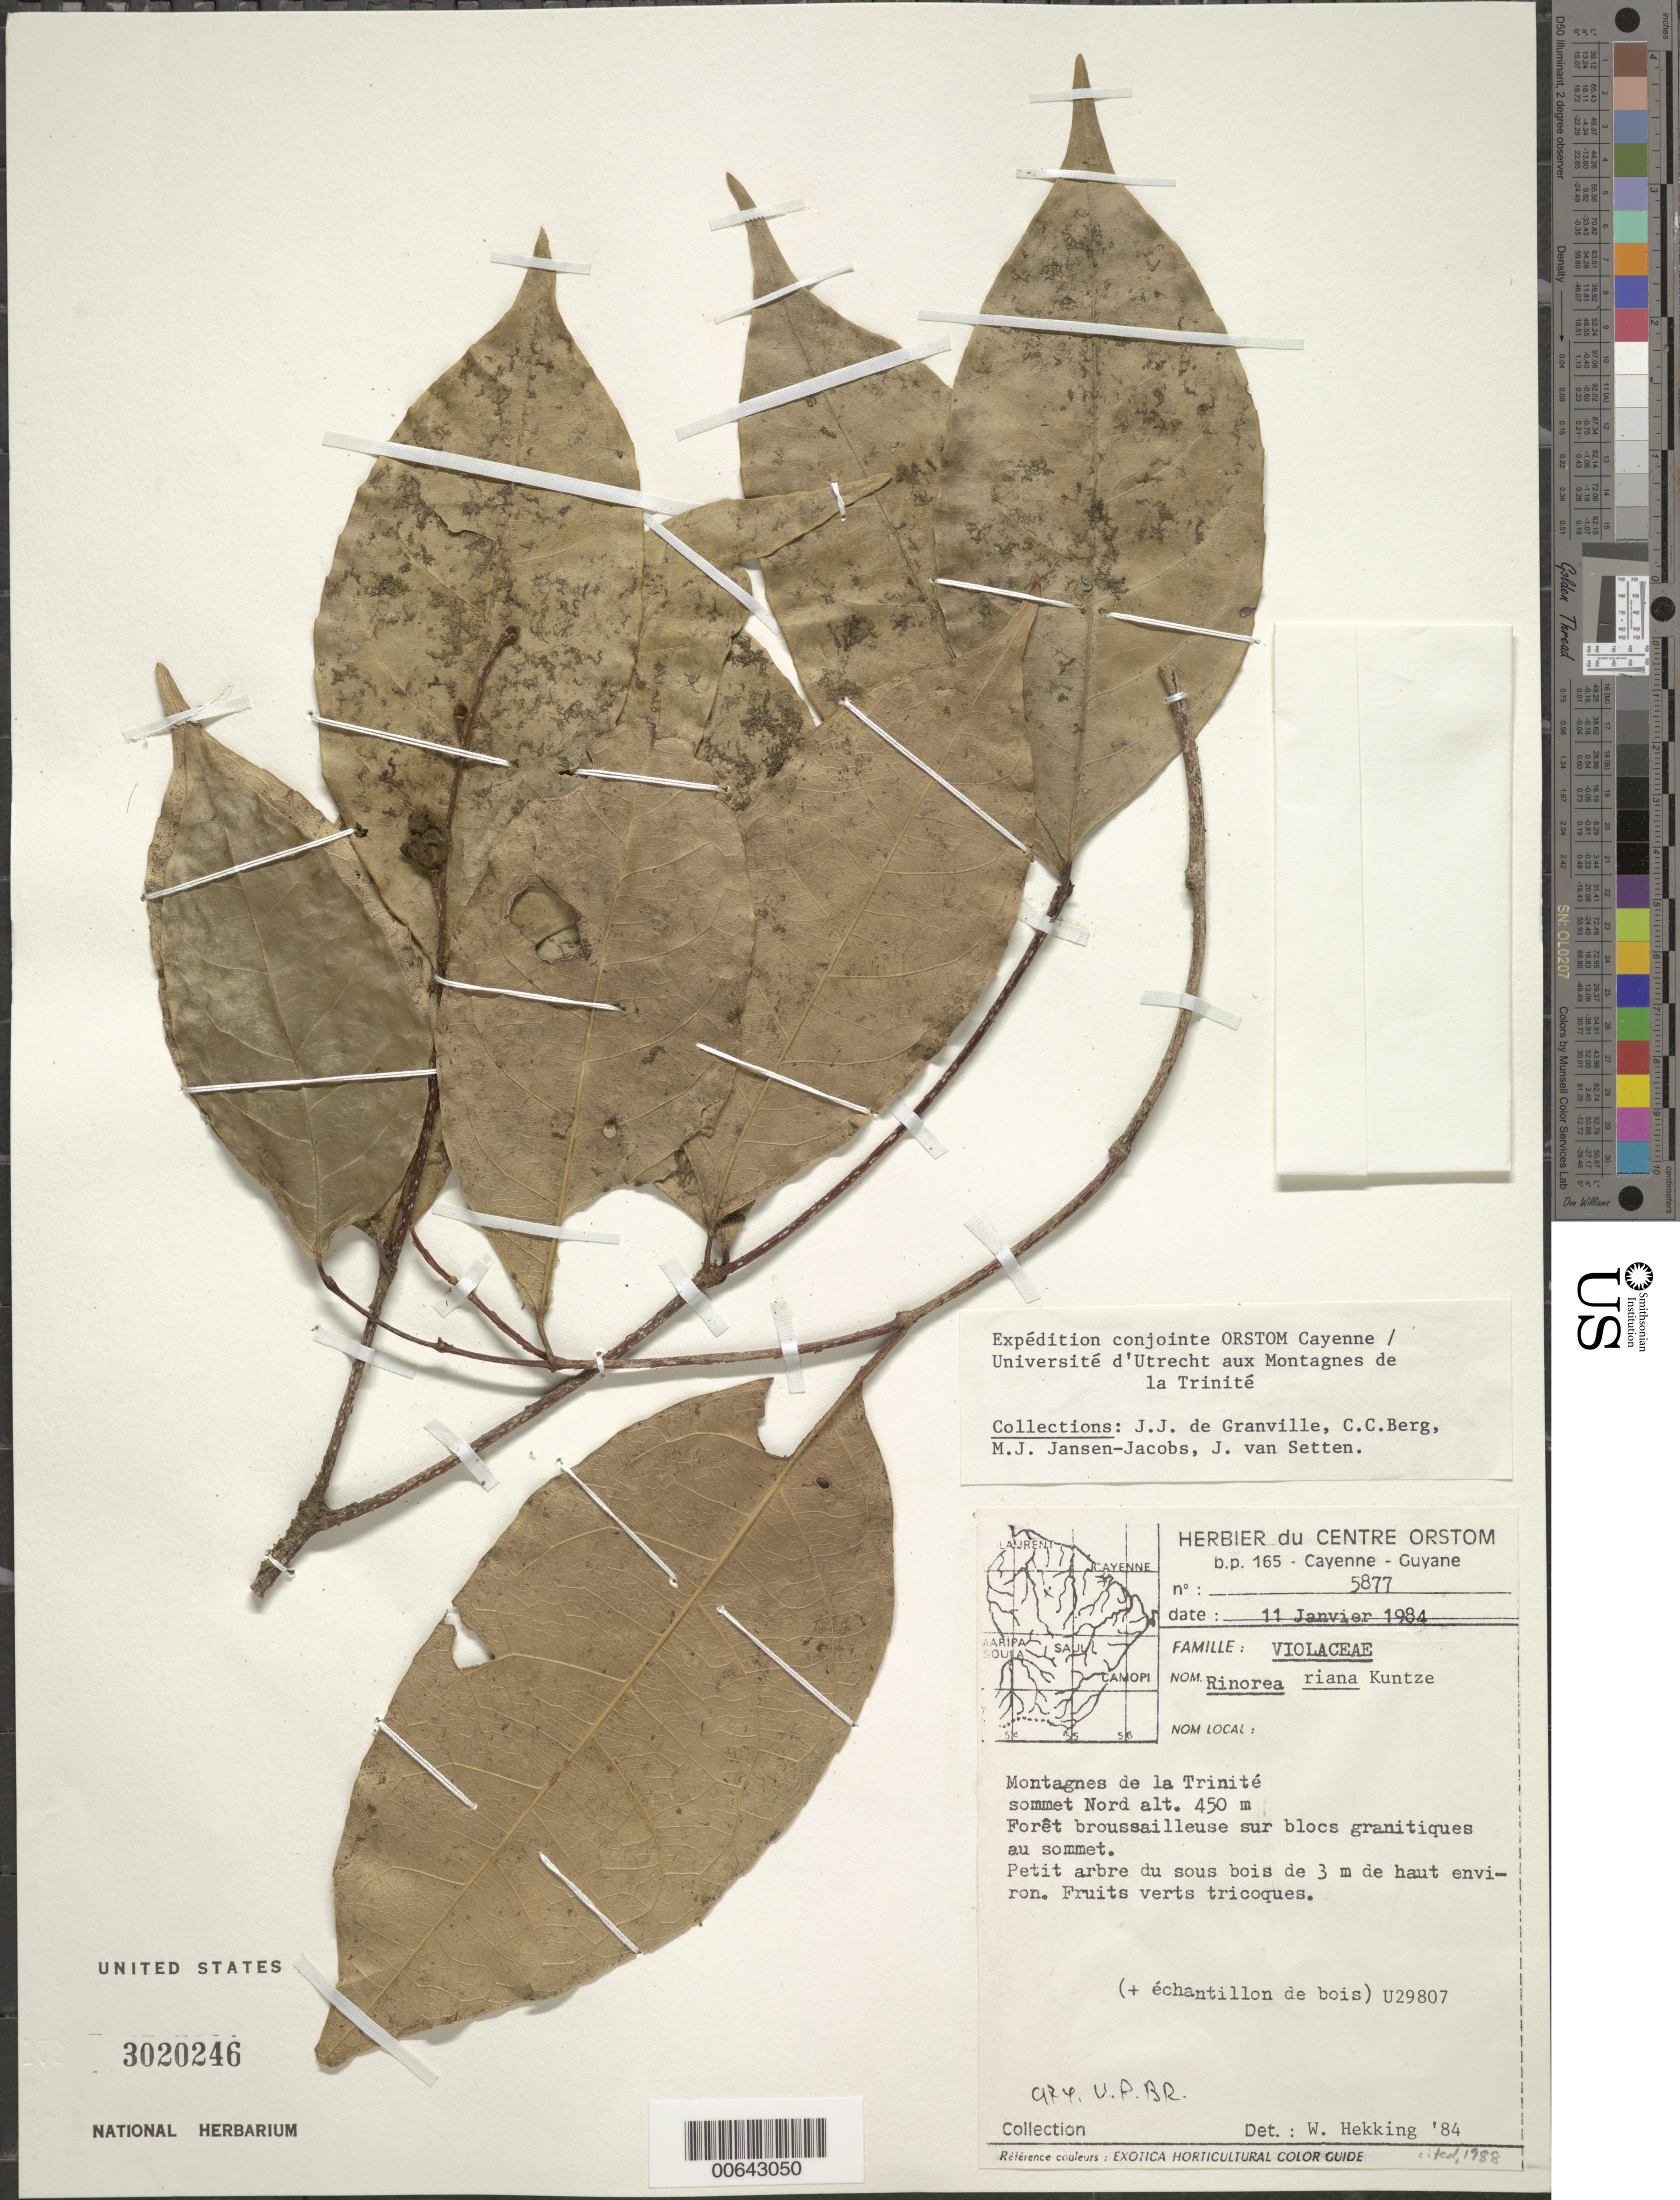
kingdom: Plantae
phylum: Tracheophyta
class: Magnoliopsida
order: Malpighiales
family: Violaceae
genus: Rinorea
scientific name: Rinorea riana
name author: Kuntze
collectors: Ex herb. Centre Orstom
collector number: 5877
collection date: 1984-01-11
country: French Guiana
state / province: Cayenne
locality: Montagnes de la Trinité sommet Nord.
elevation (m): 450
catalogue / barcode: US 3020246